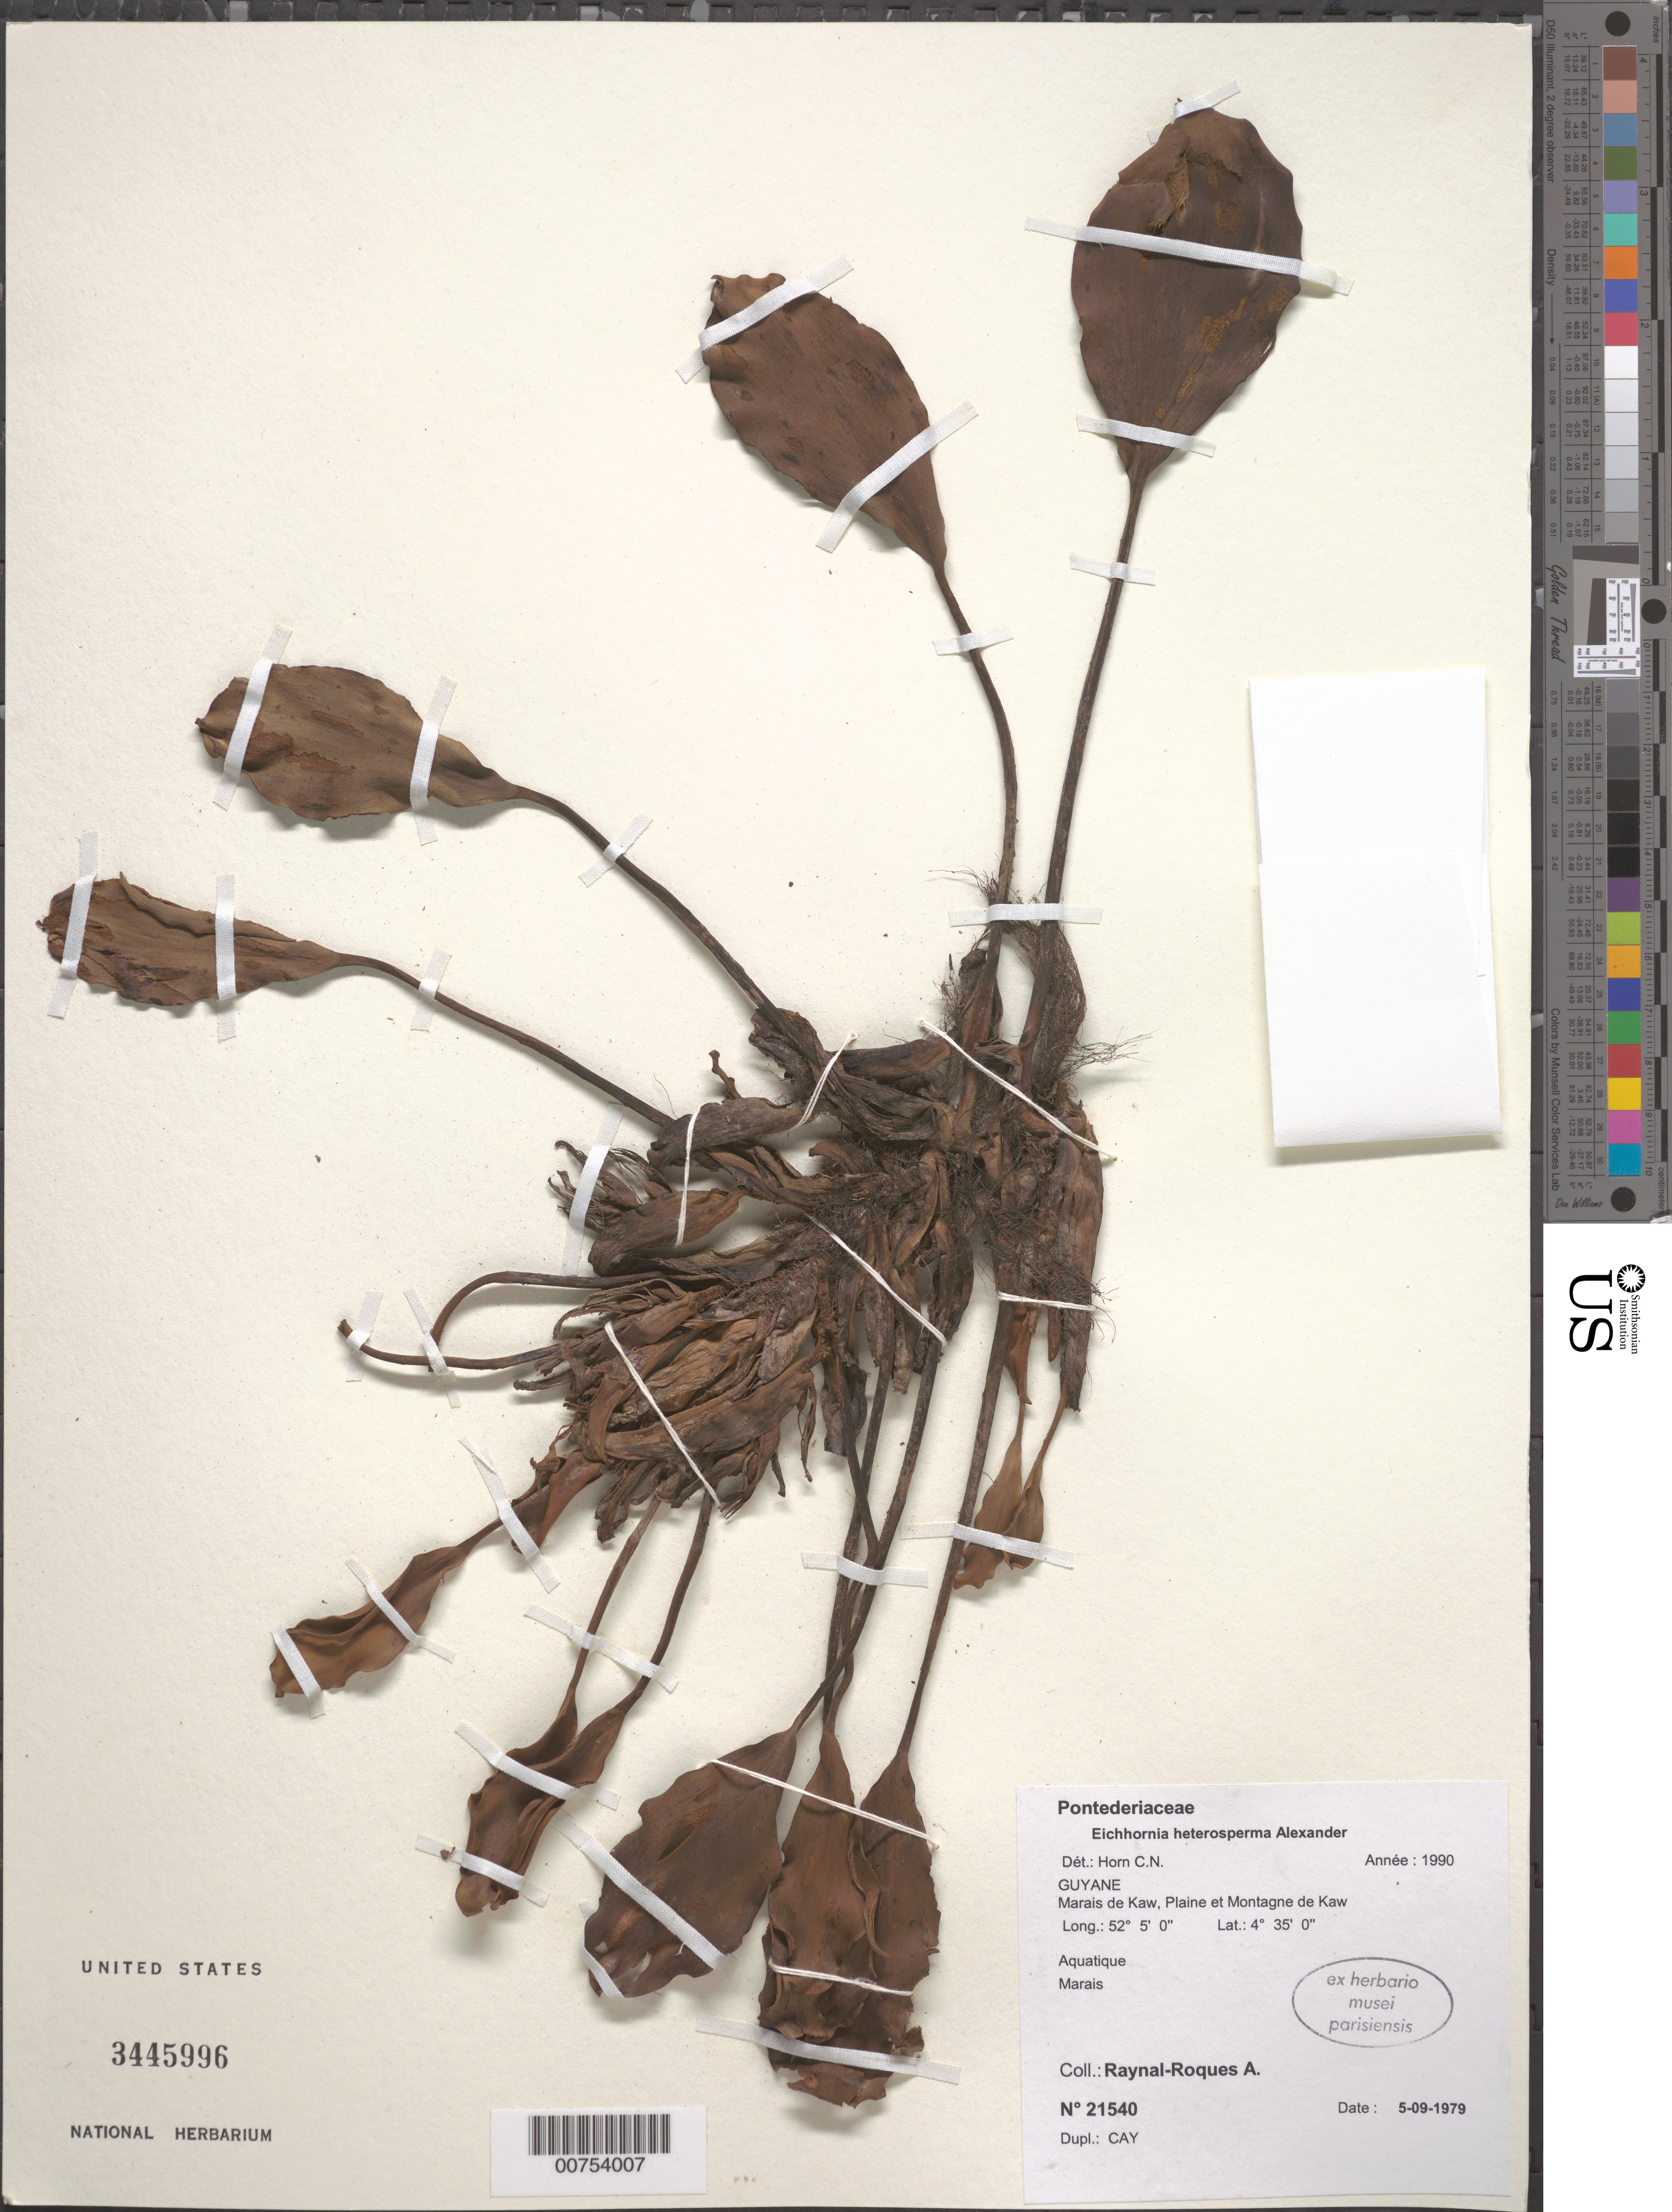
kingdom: Plantae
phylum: Tracheophyta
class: Liliopsida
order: Commelinales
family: Pontederiaceae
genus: Eichhornia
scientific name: Eichhornia heterosperma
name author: Alexander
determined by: Horn, Charles N.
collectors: A. M. Raynal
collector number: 21540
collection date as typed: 5-Sep-79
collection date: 1979-09-05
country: French Guiana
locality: Marais de Kaw, Plaine et Montagne de Kaw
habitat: Marsh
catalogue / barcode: US 3445996